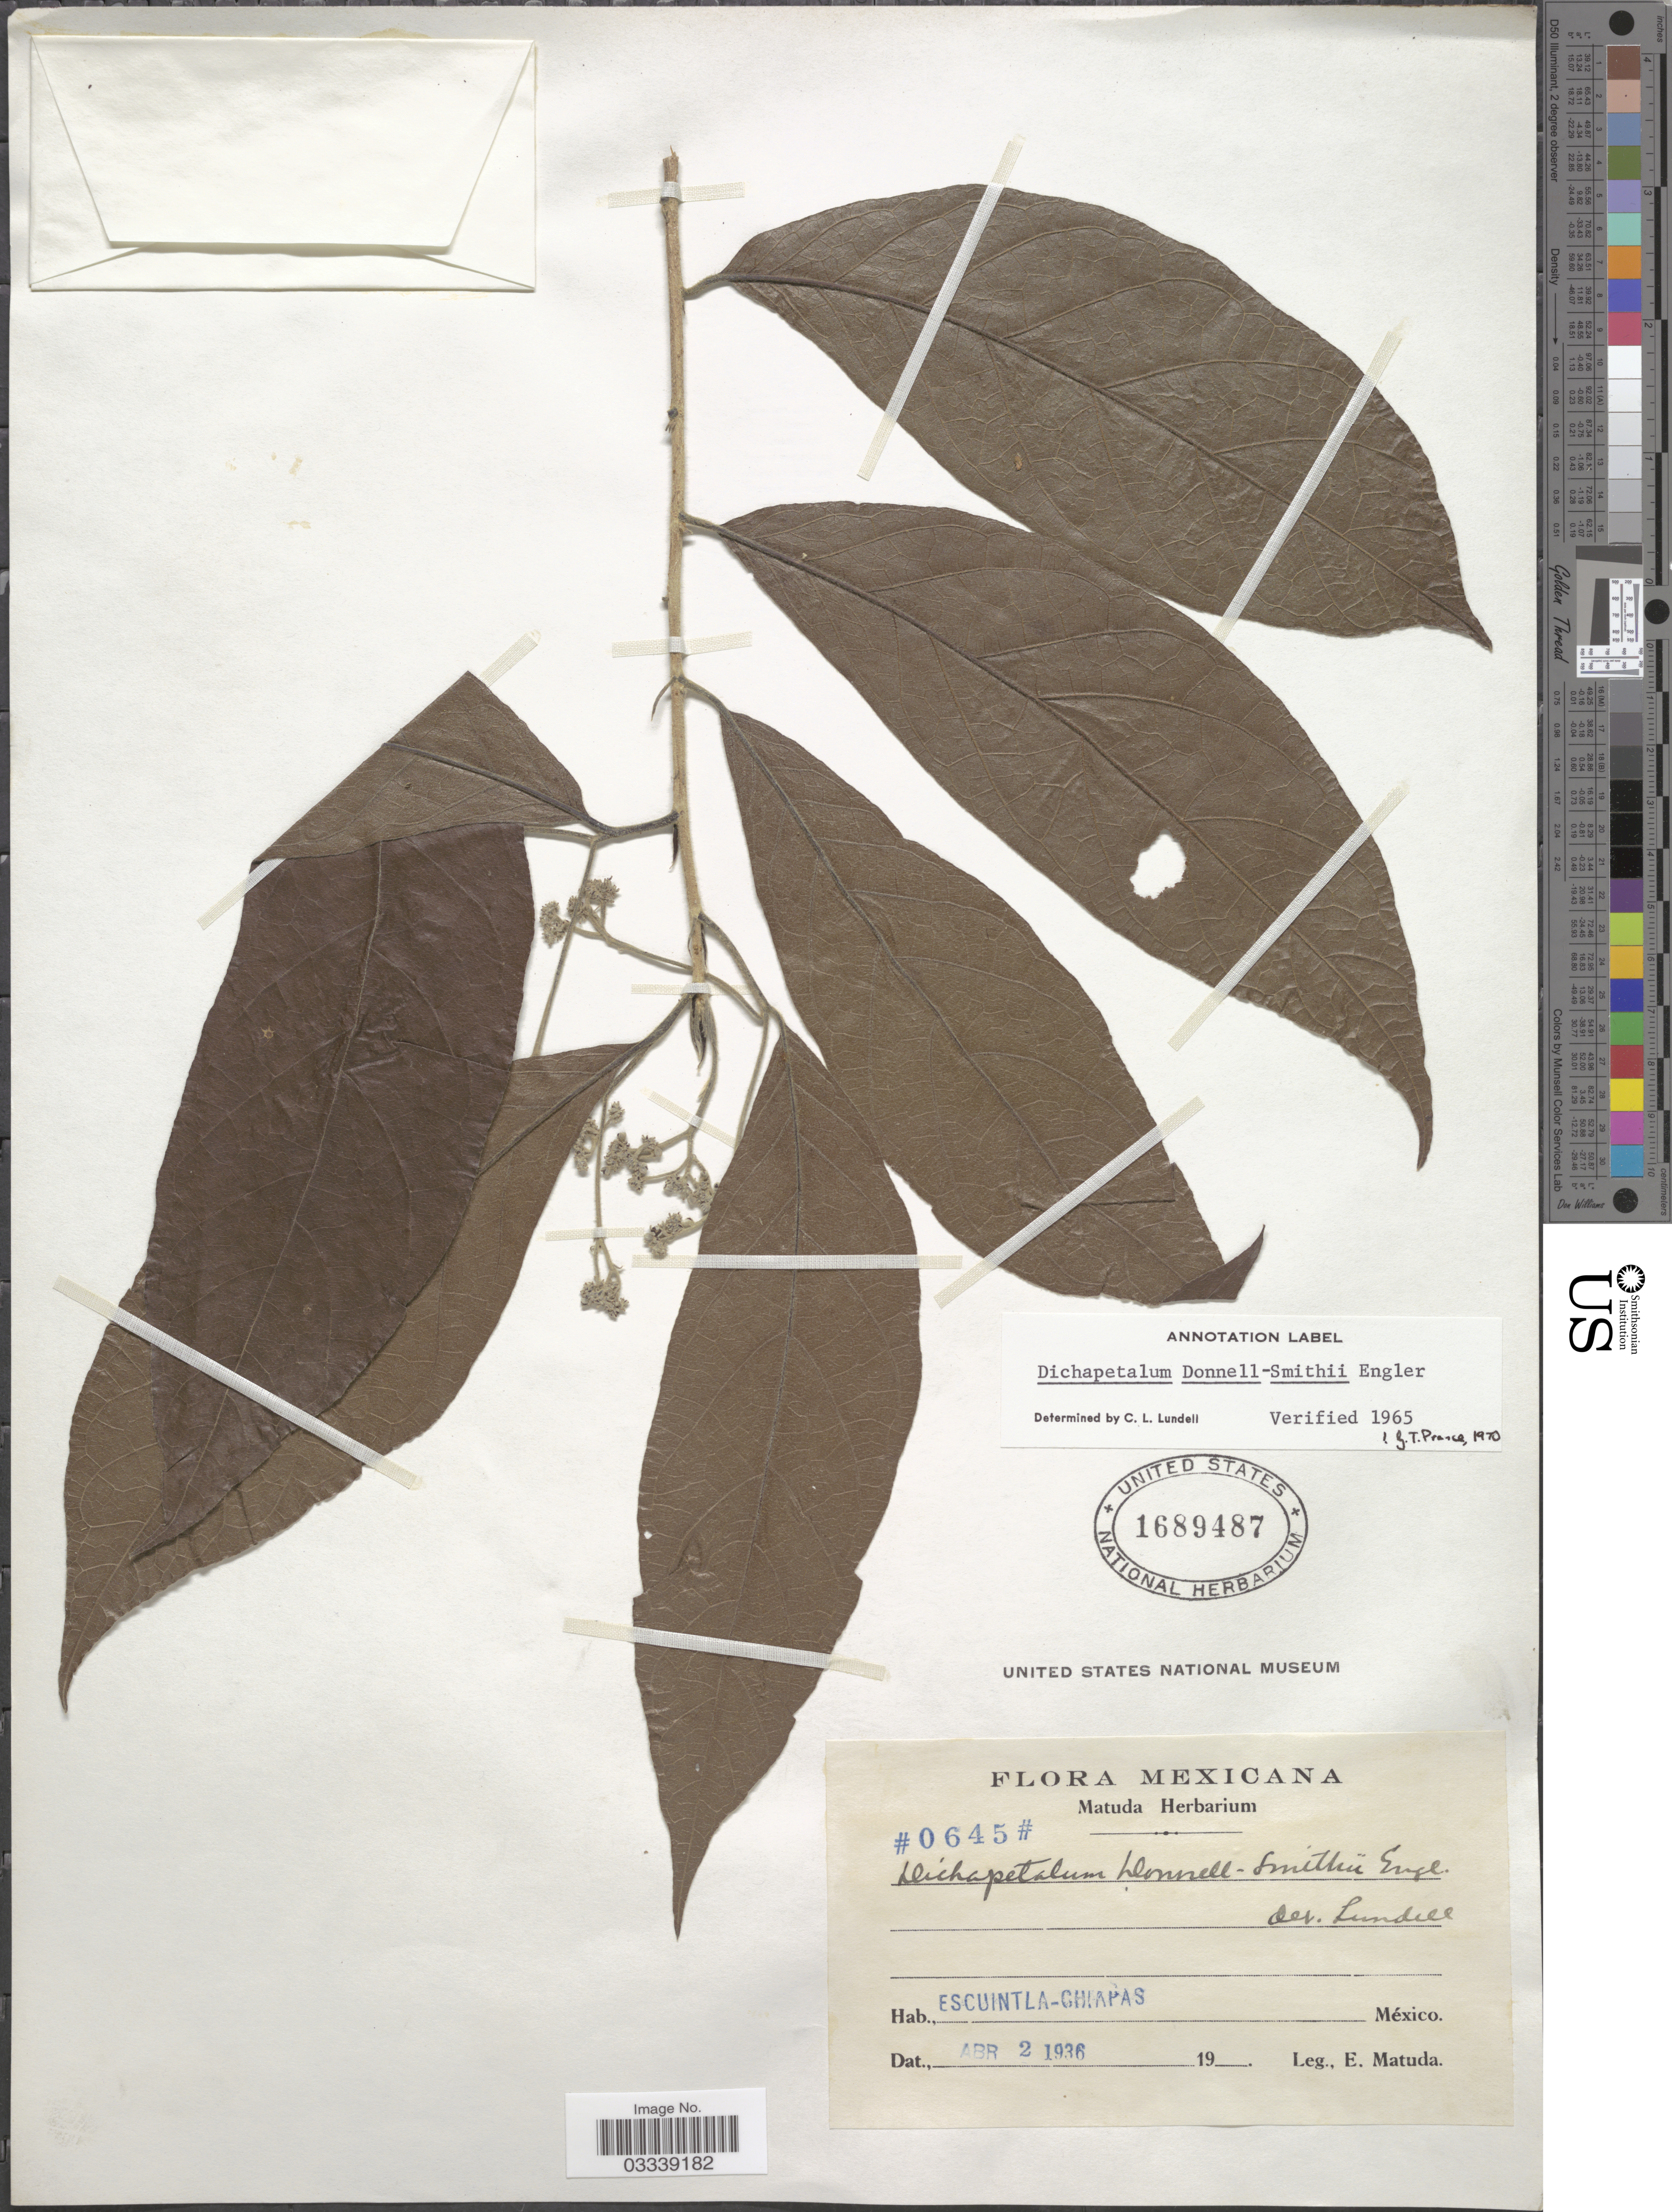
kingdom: Plantae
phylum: Tracheophyta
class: Magnoliopsida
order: Malpighiales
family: Dichapetalaceae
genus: Dichapetalum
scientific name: Dichapetalum donnell-smithii var. donnell-smithii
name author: Engl.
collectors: E. Matuda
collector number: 0645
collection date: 1936-04-02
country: Mexico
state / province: Chiapas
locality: Escuintla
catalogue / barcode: US 1689487